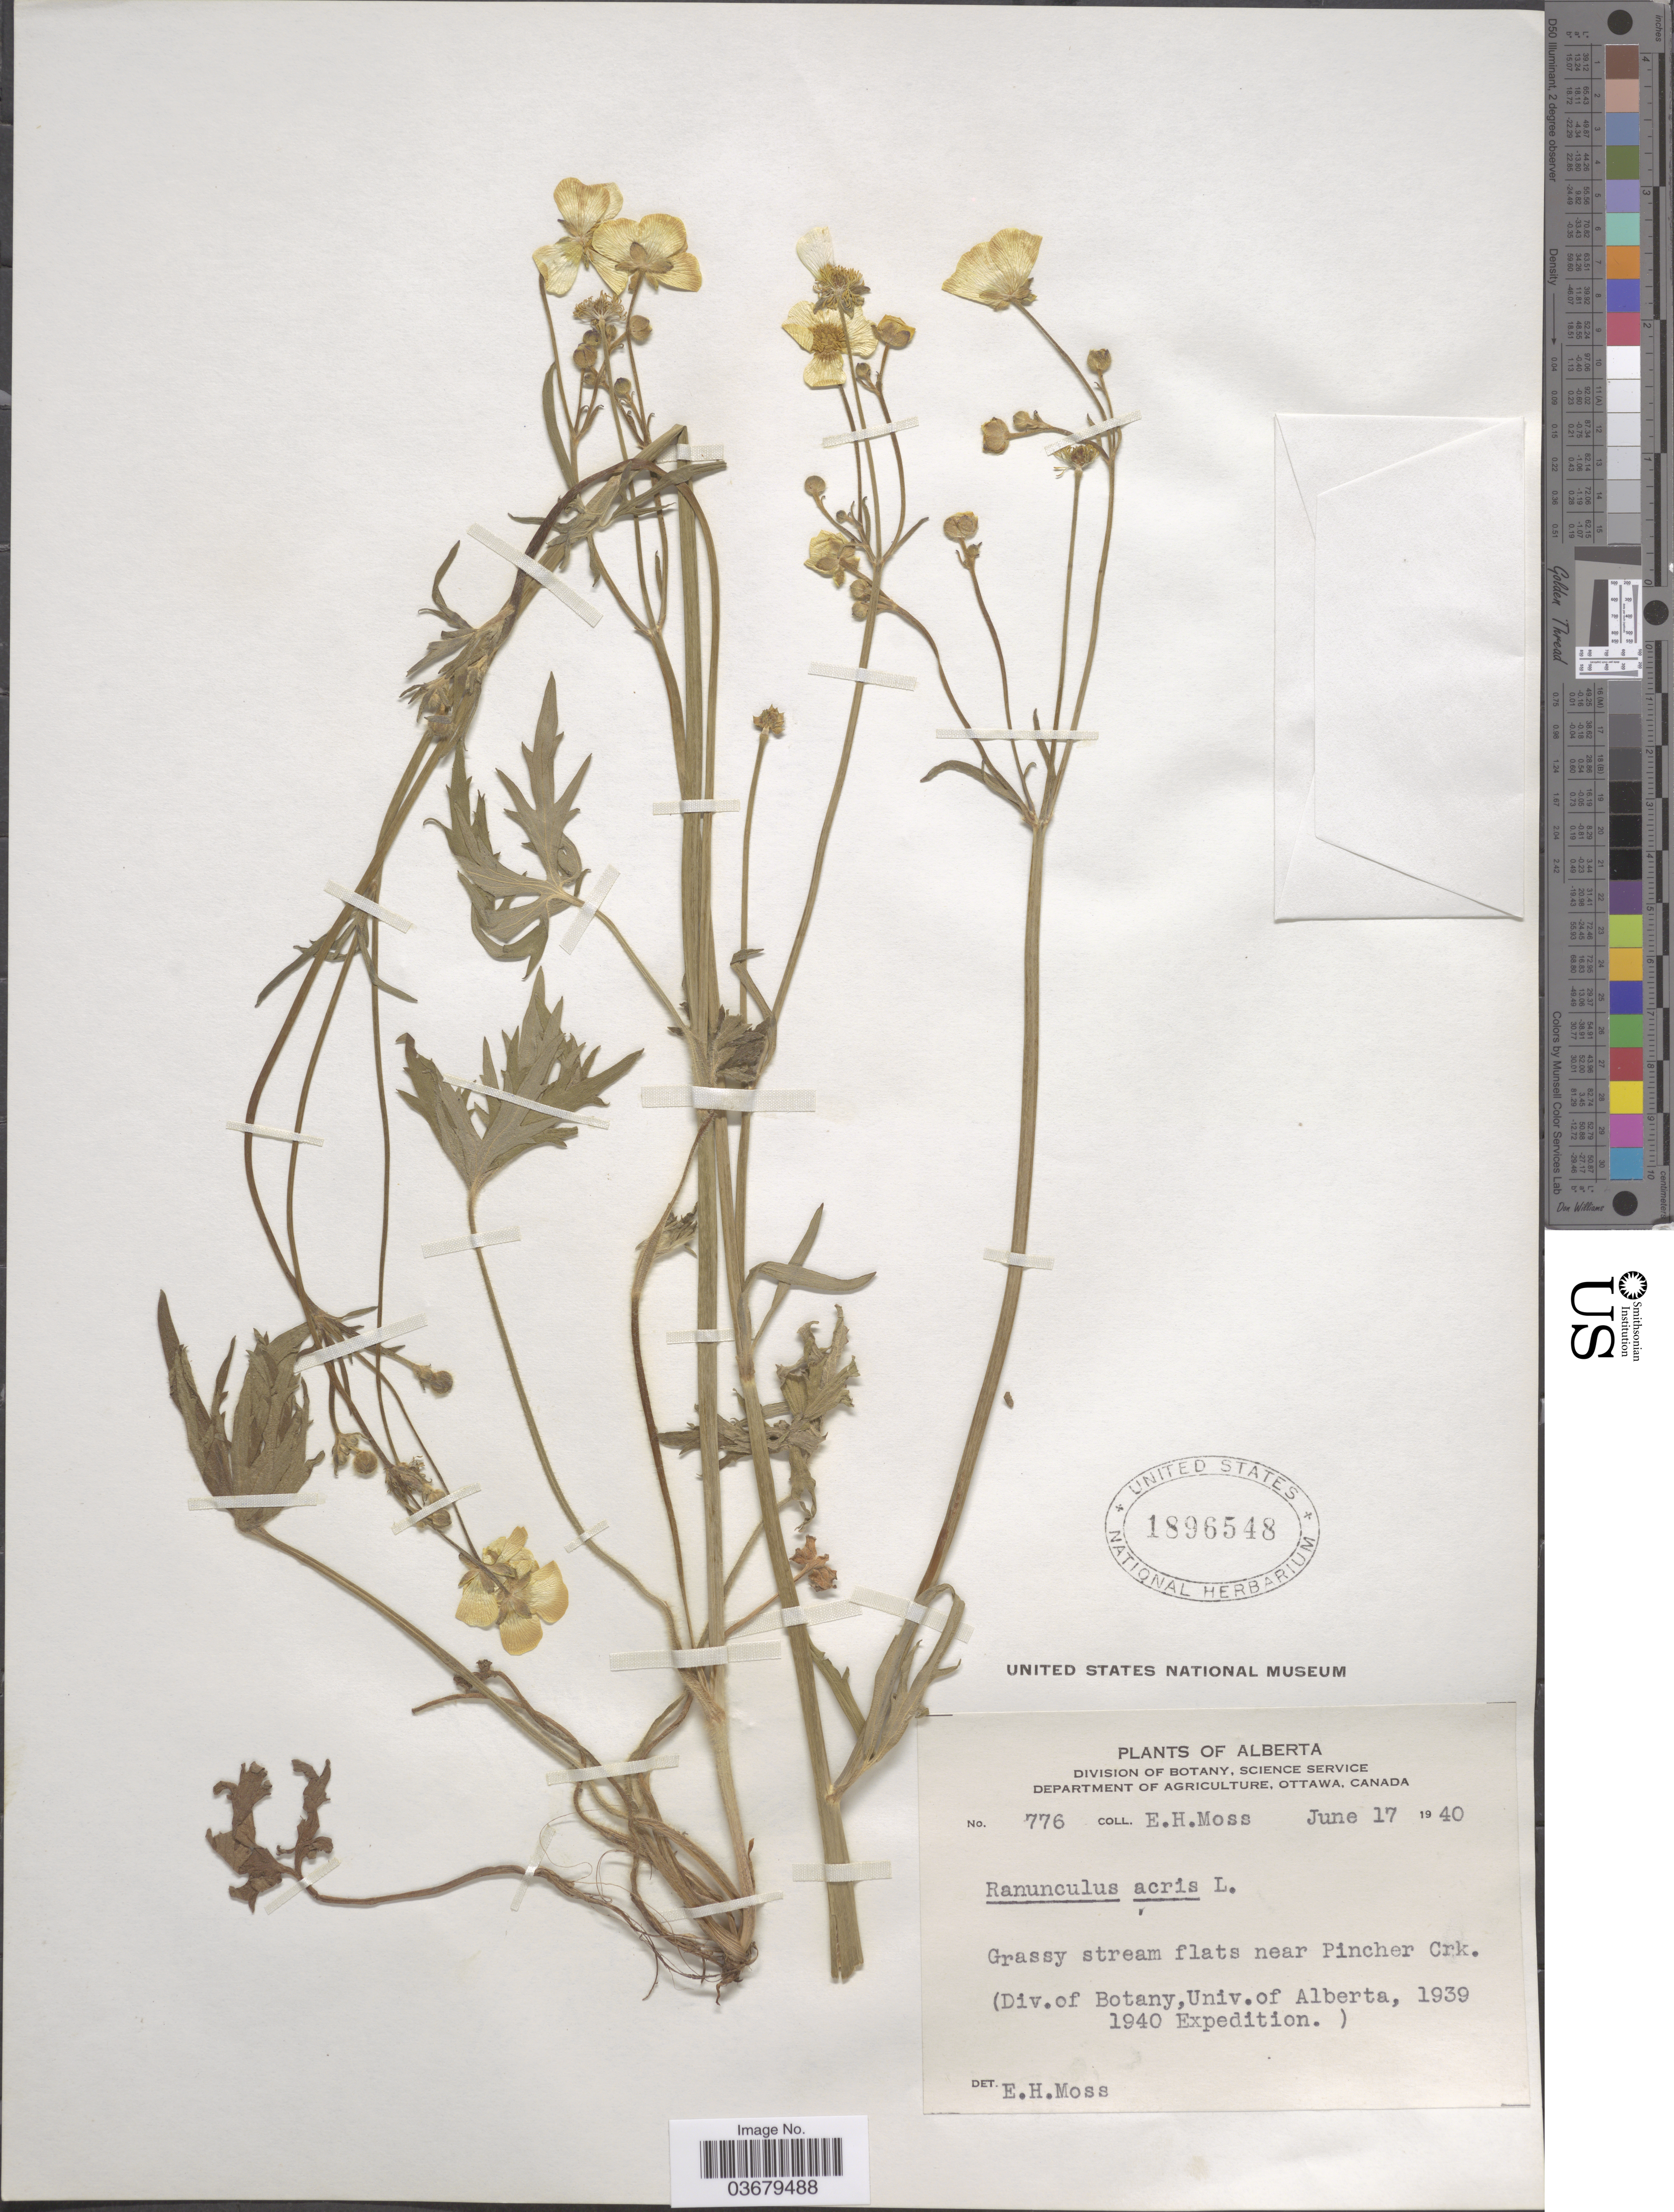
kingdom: Plantae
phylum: Tracheophyta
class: Magnoliopsida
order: Ranunculales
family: Ranunculaceae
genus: Ranunculus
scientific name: Ranunculus acris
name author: L.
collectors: E. Moss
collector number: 776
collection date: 1940-06-17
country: Canada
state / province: Alberta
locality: Near Pincher Crk.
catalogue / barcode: US 1896548